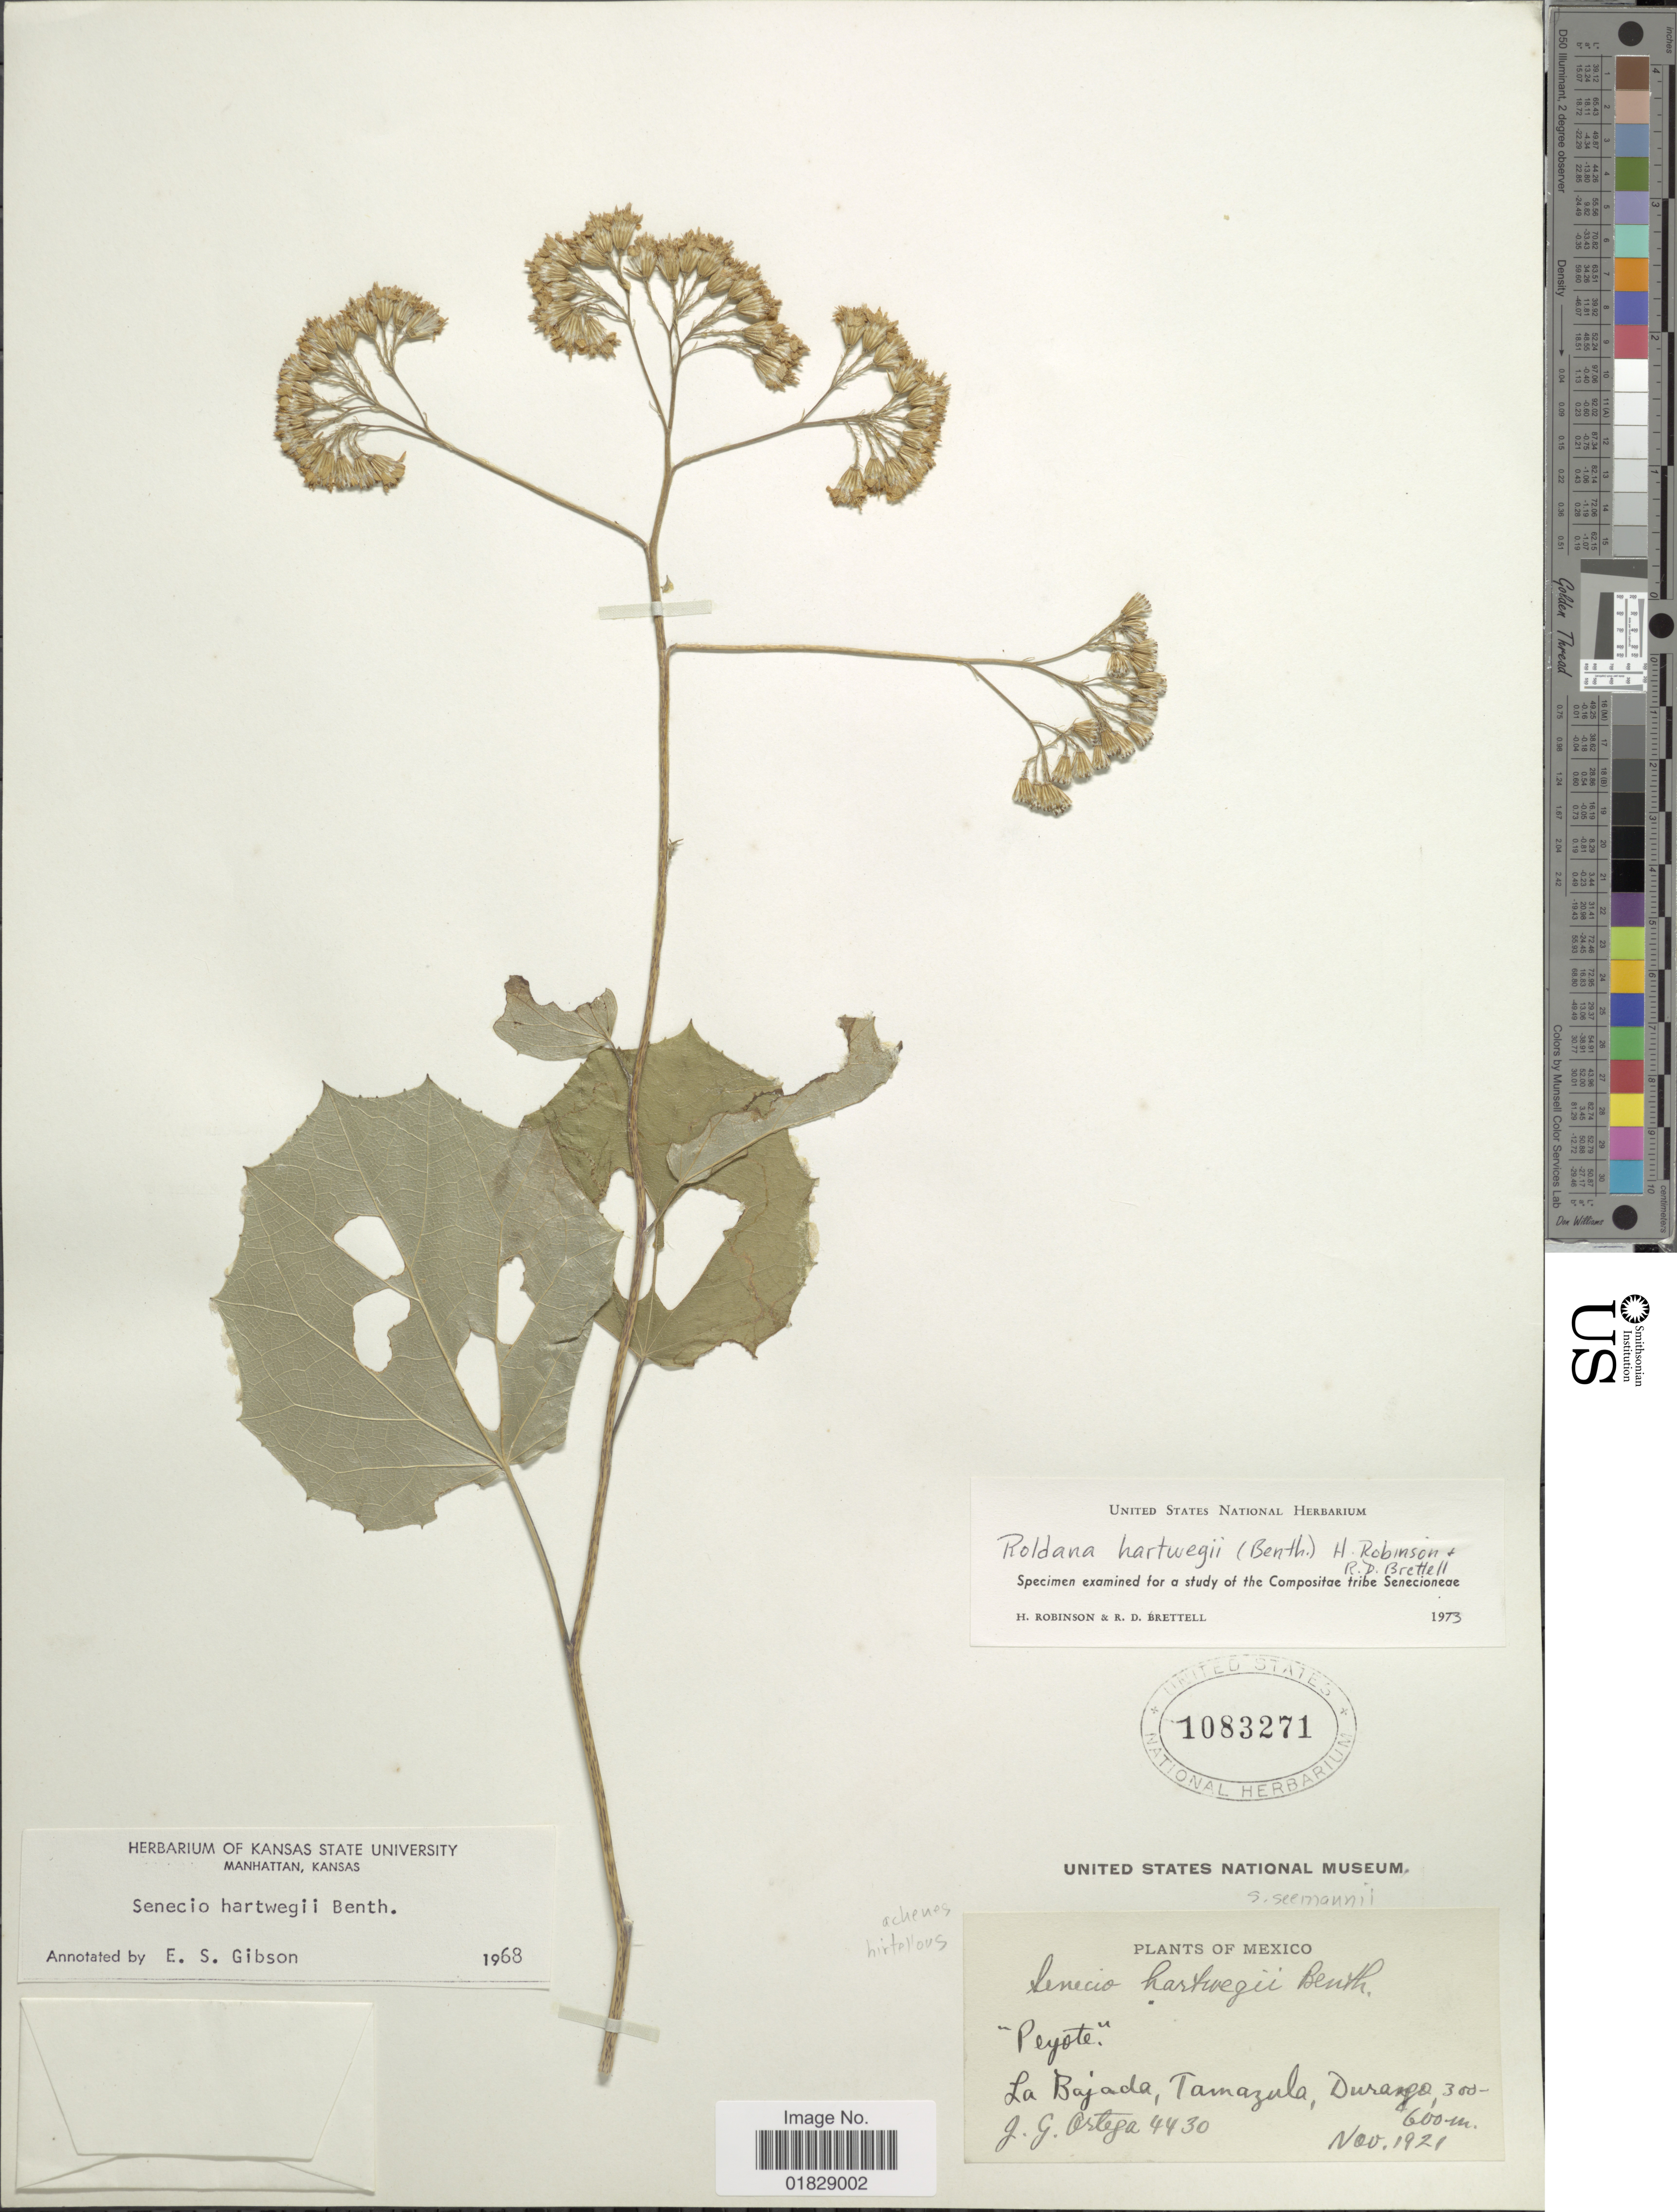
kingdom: Plantae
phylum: Tracheophyta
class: Magnoliopsida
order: Asterales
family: Asteraceae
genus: Roldana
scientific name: Roldana hartwegii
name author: (Benth.) H. Rob. & Brettell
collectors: J. Ortega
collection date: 1921-11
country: Mexico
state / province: Durango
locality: La Bajada, Tamazula, Durango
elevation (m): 300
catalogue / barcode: US 1083271